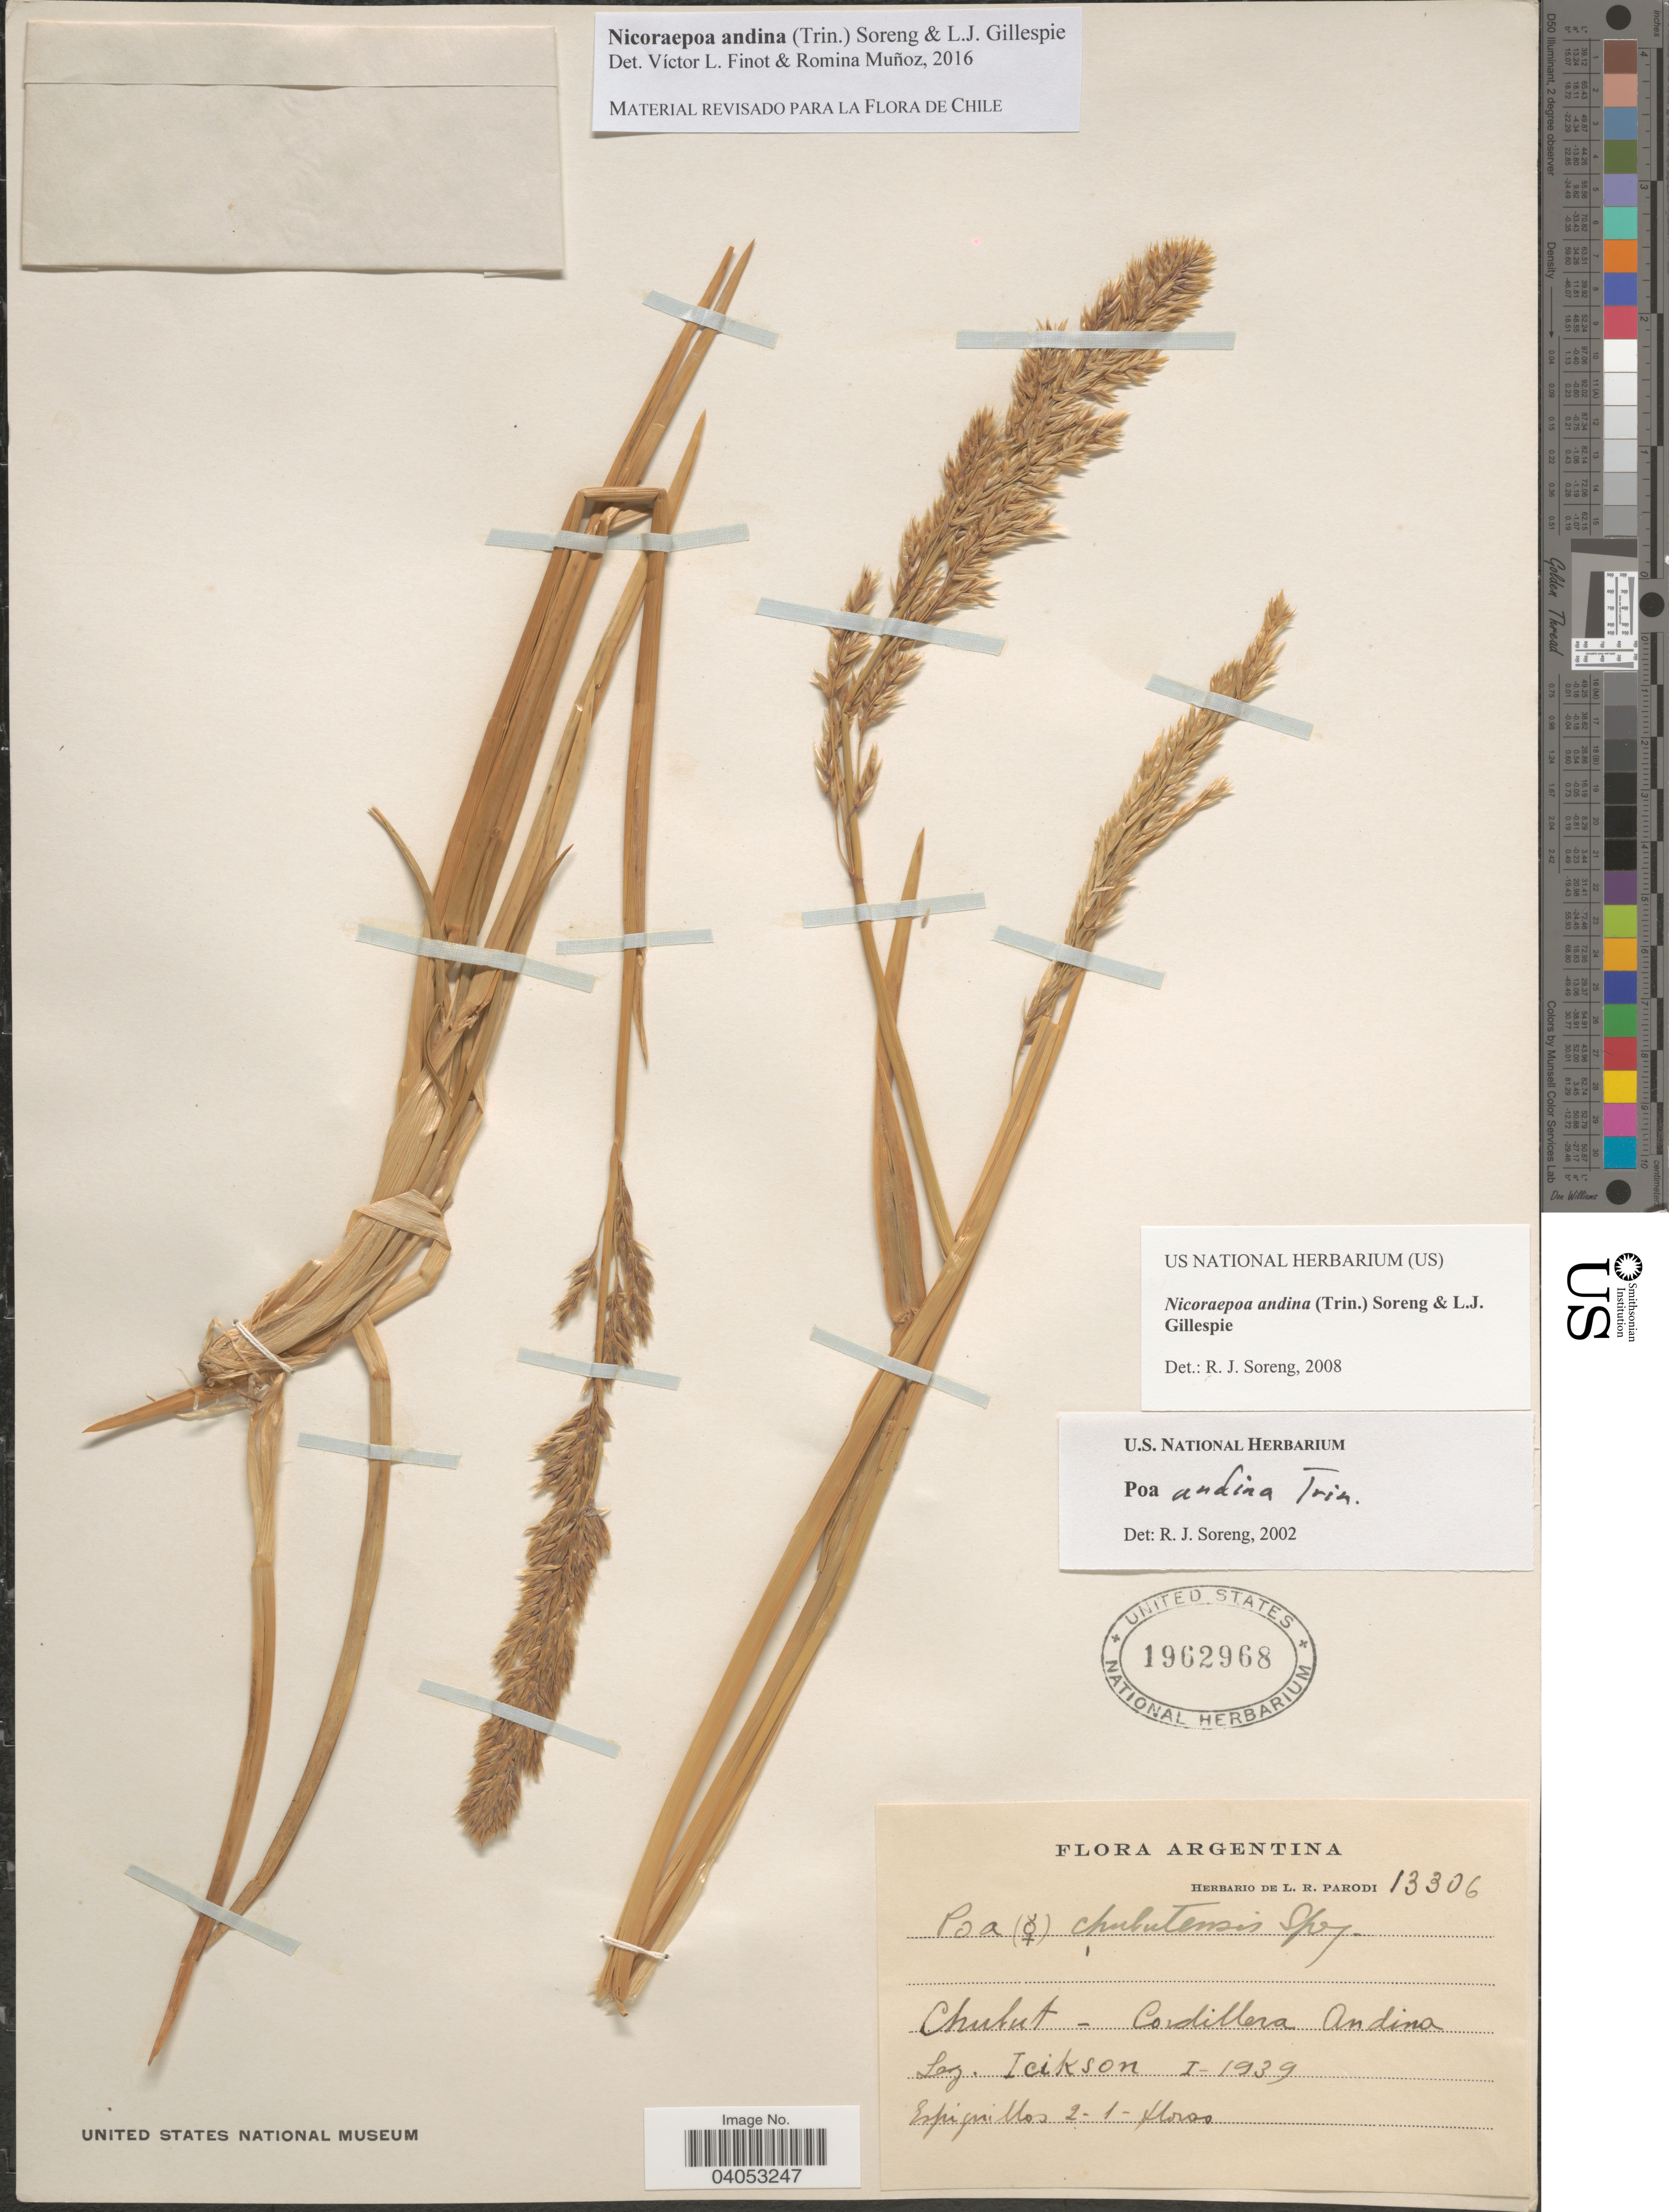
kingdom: Plantae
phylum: Tracheophyta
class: Liliopsida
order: Poales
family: Poaceae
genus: Nicoraepoa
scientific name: Nicoraepoa andina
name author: (Trin.) Soreng & L.J. Gillespie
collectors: Icikson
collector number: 13306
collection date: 1939-01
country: Argentina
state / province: Chubut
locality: Cordillera Andina.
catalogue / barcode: US 1962968